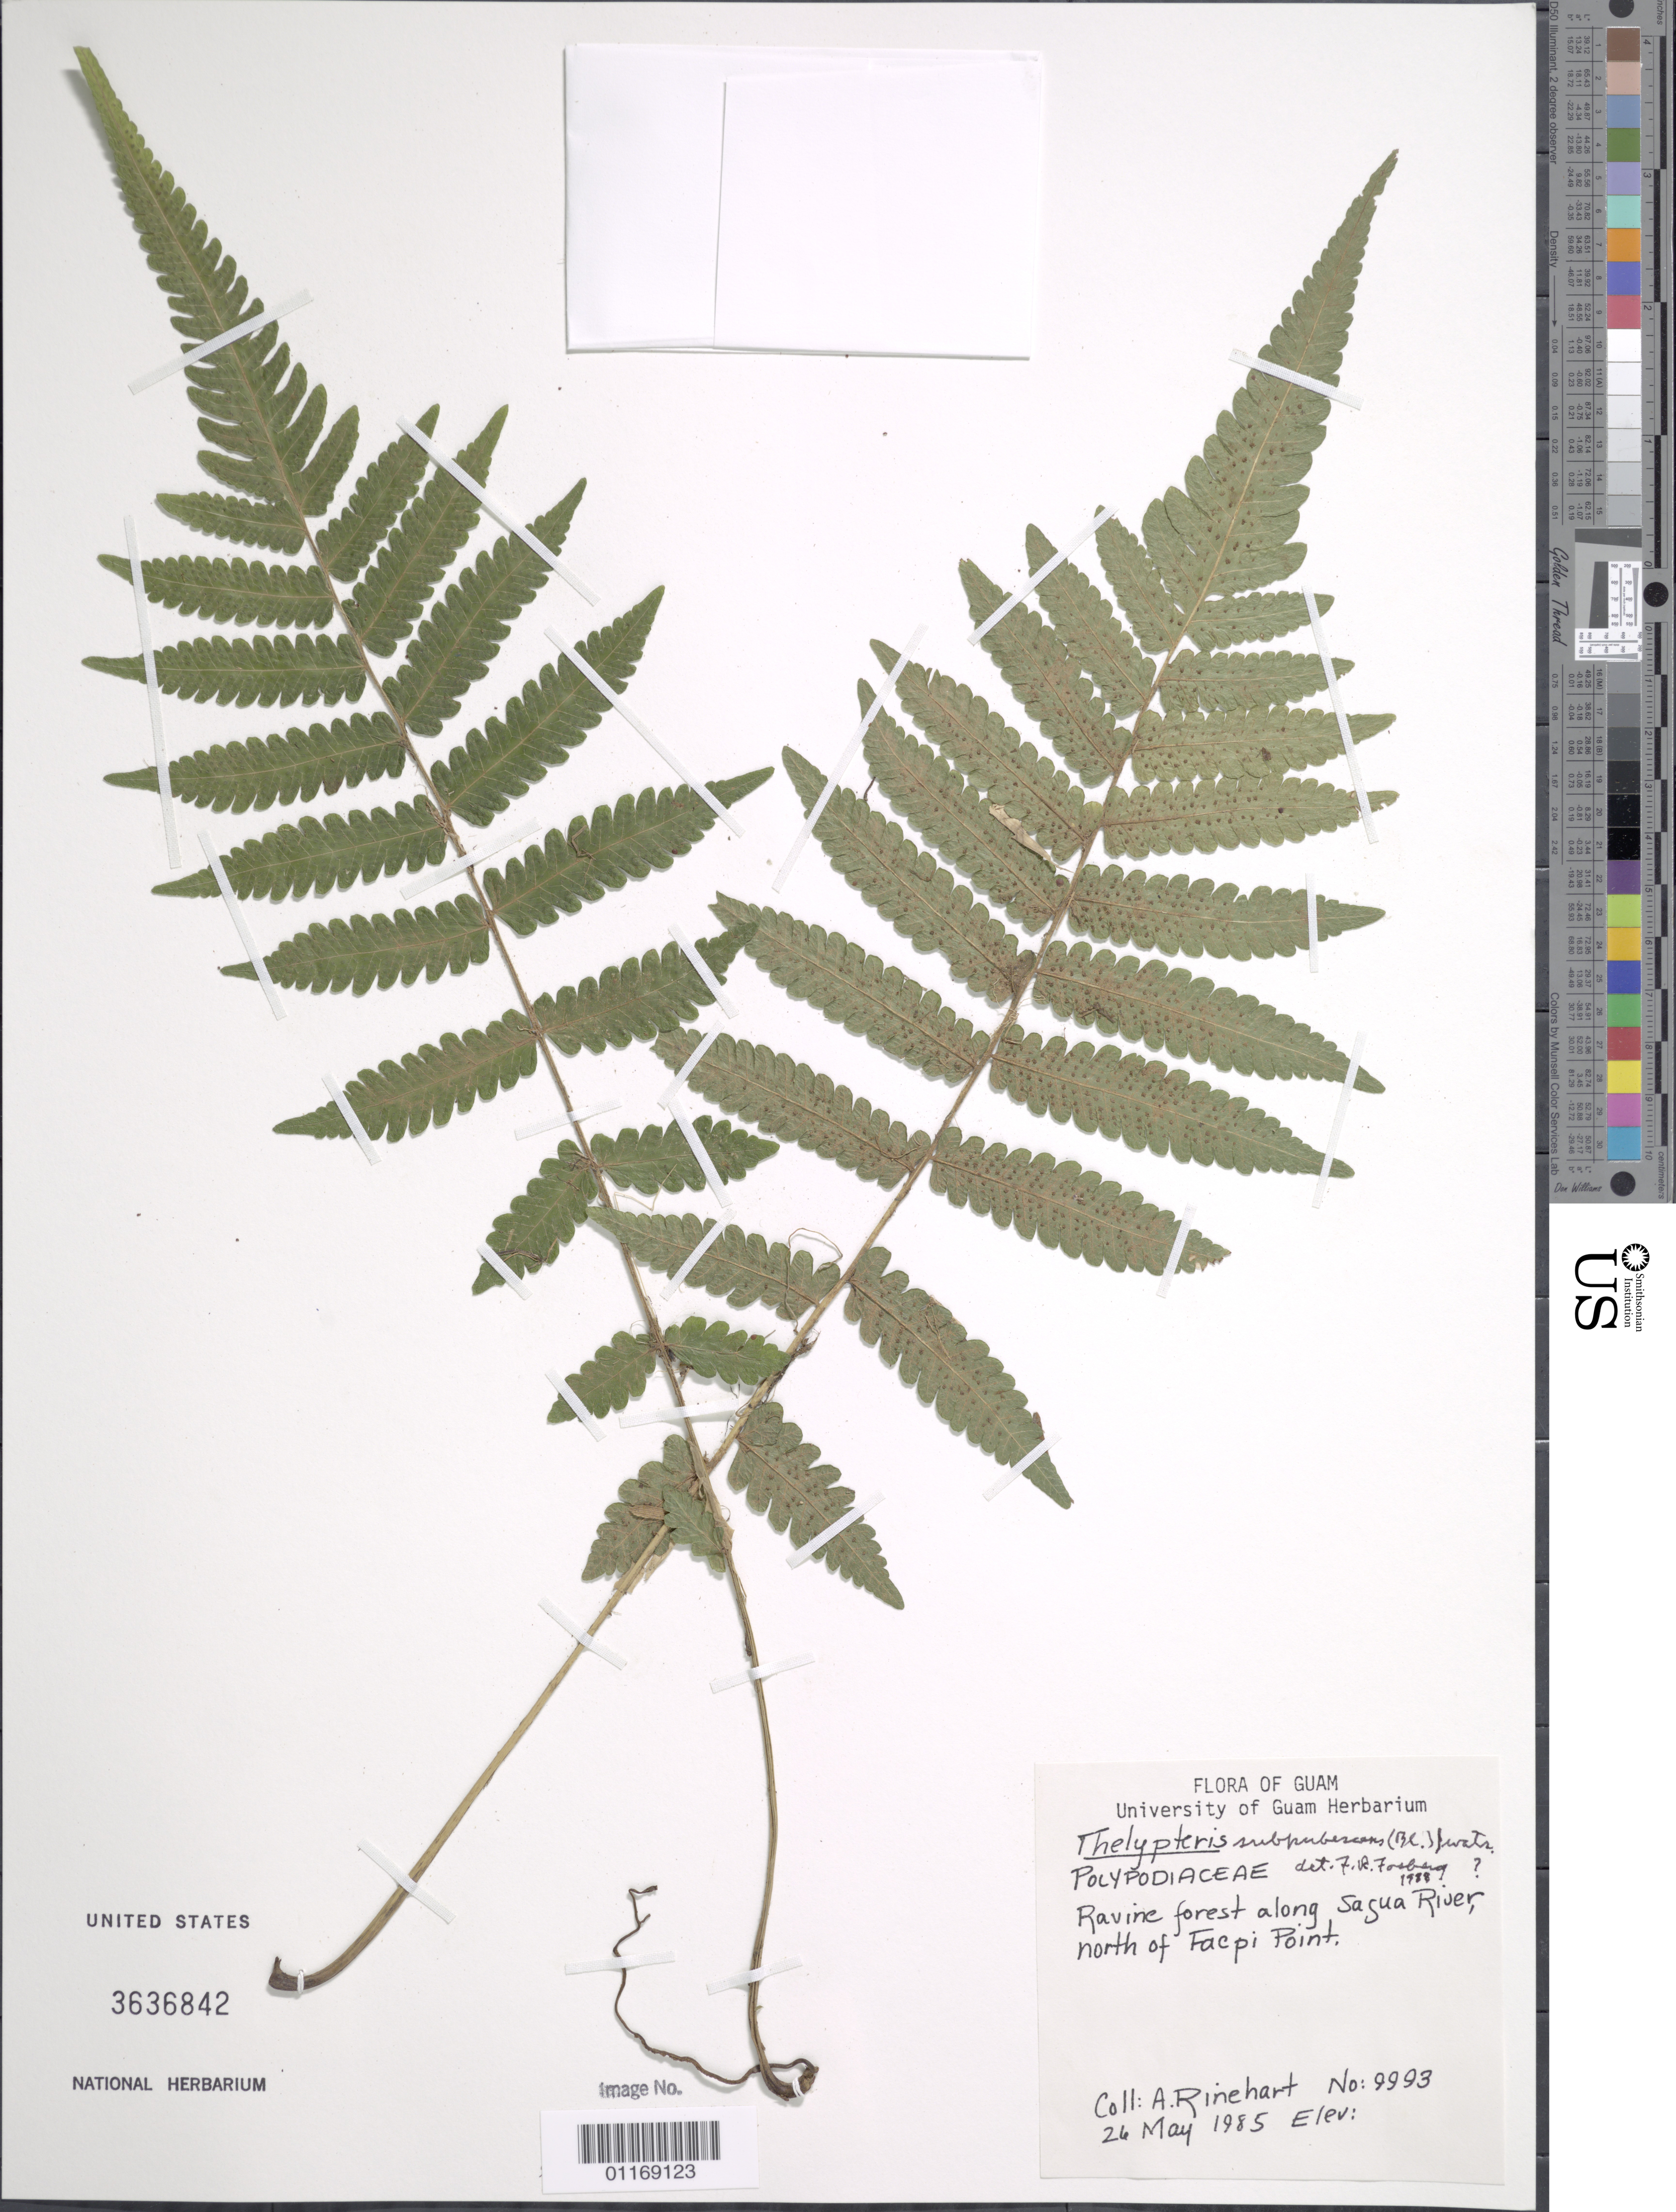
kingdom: Plantae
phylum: Tracheophyta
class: Polypodiopsida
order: Polypodiales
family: Thelypteridaceae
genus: Christella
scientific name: Christella subpubescens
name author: (Blume) Holttum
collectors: A. Rinehart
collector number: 9993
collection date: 1985-05-26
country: Guam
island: Guam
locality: Along Sagua River, north of Facpi Point.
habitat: Ravine forest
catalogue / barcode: US 3636842